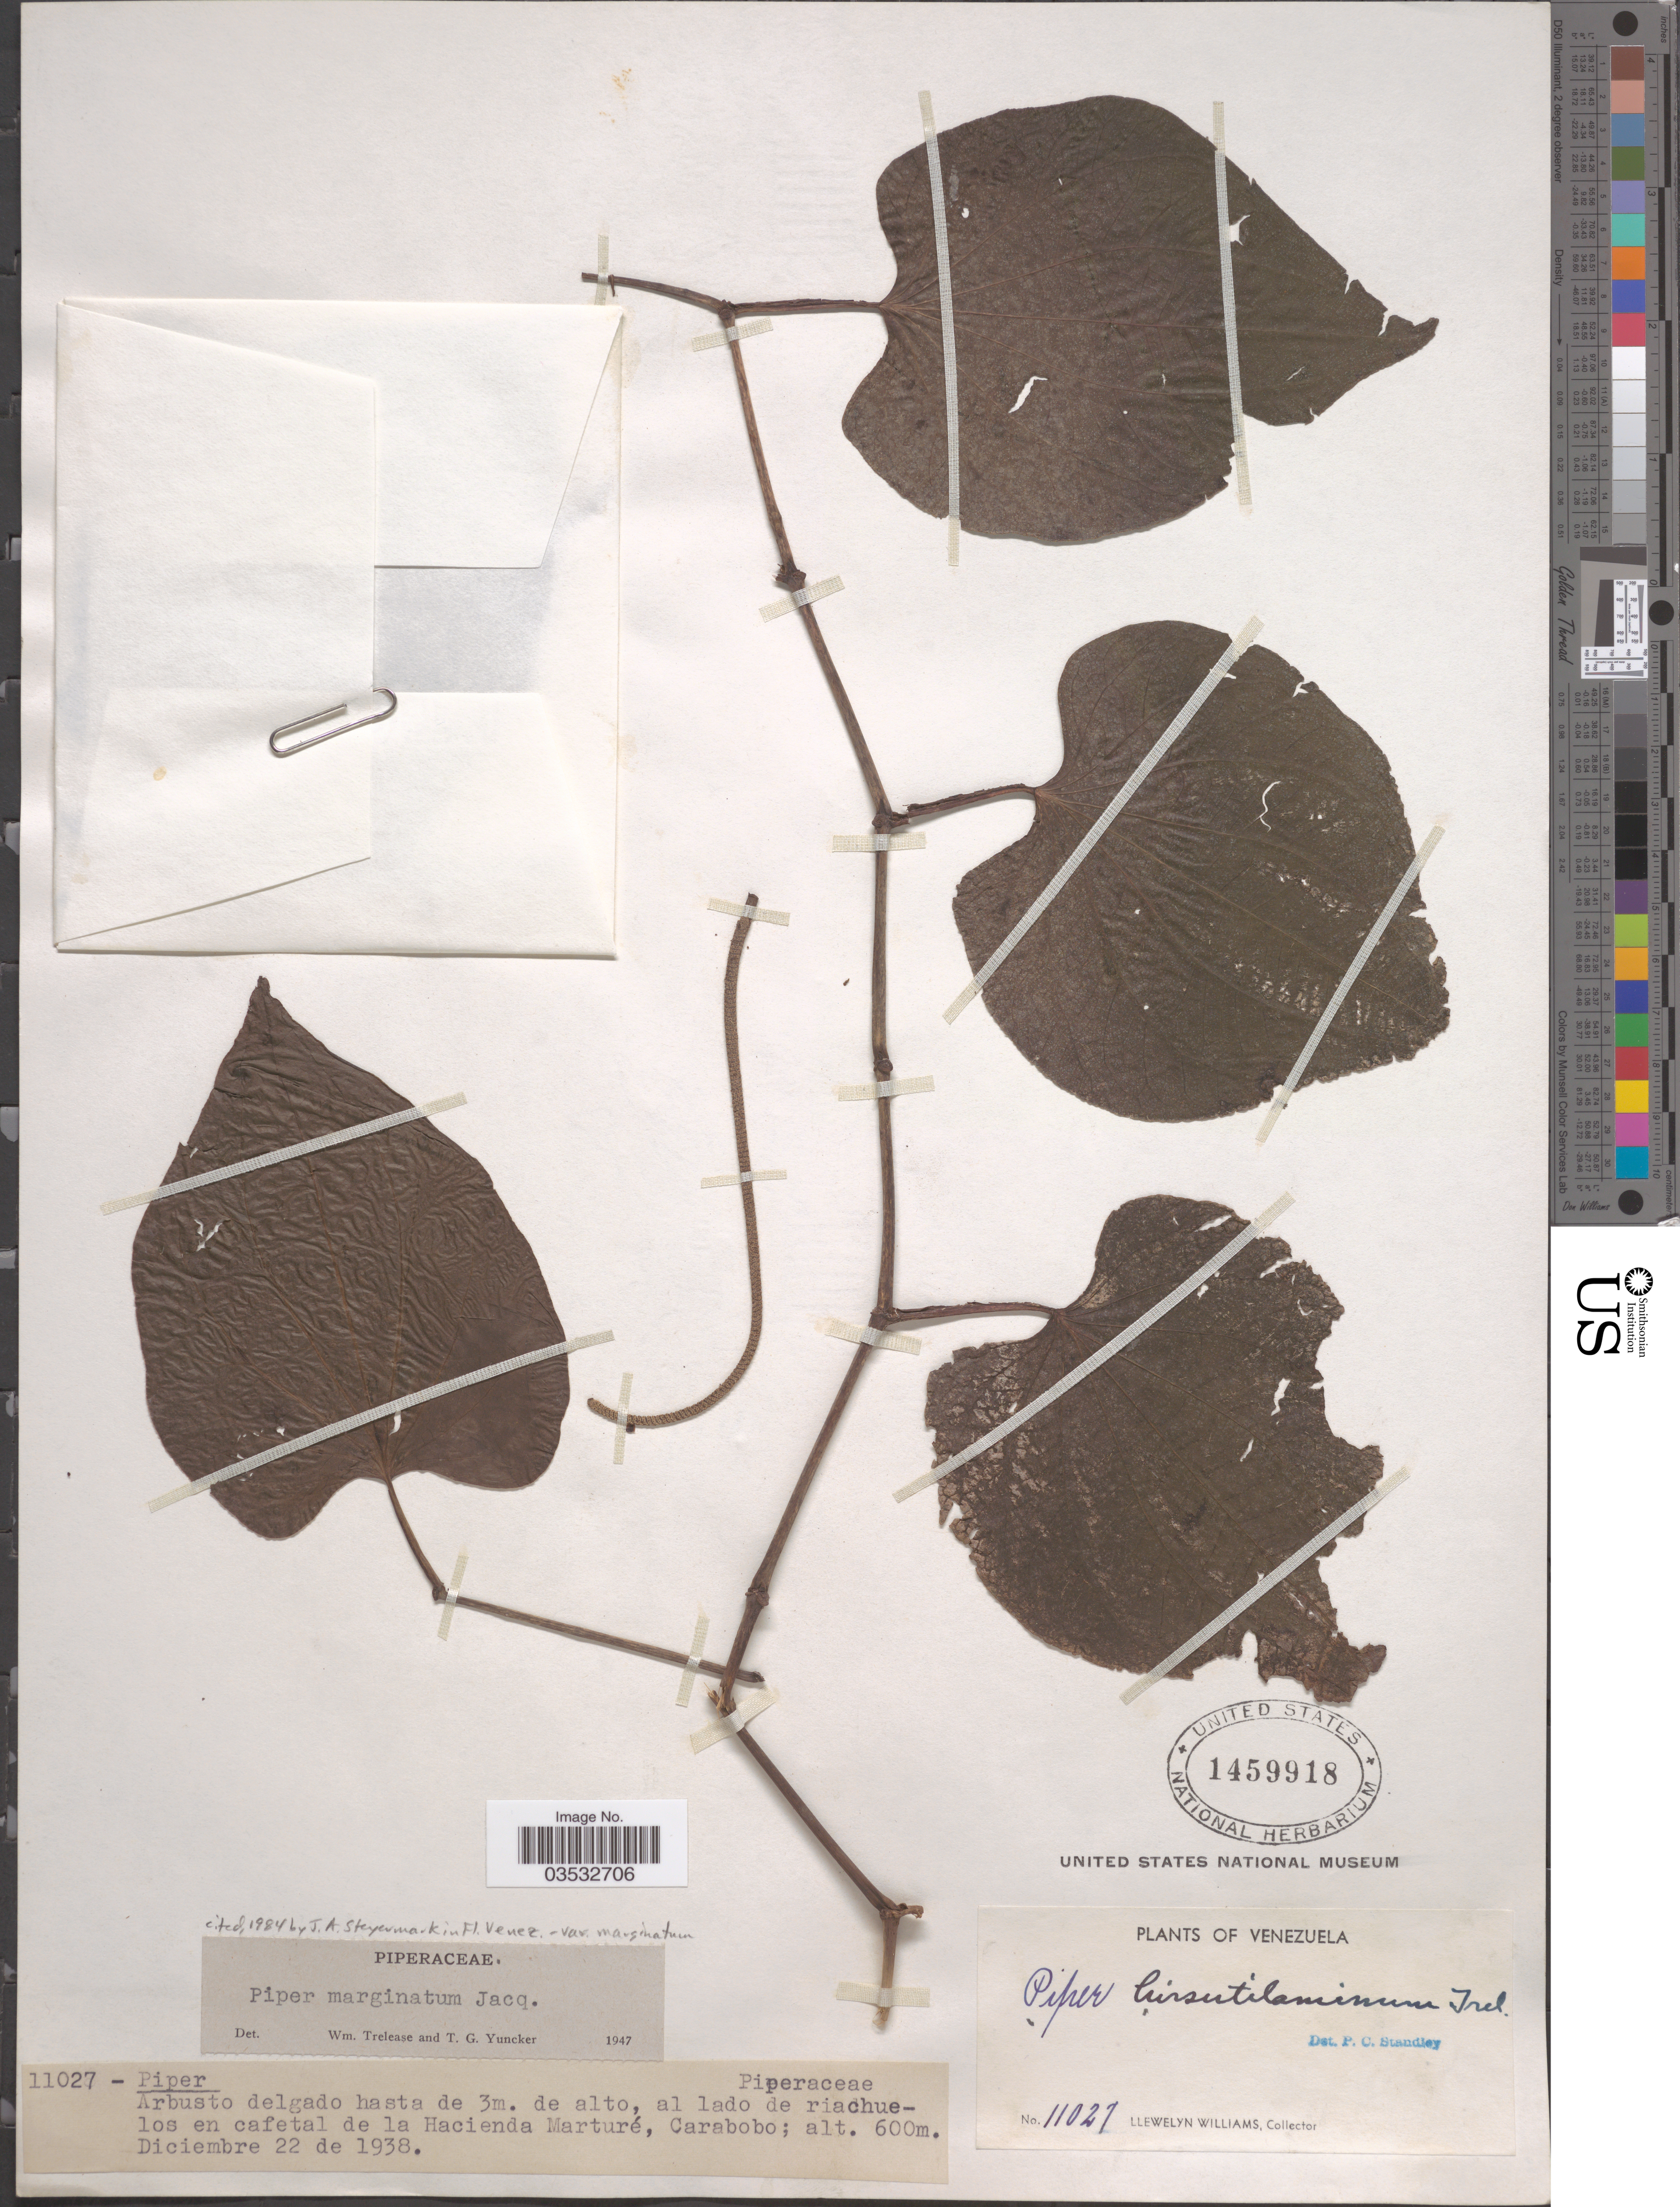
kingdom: Plantae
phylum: Tracheophyta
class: Magnoliopsida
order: Piperales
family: Piperaceae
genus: Piper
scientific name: Piper marginatum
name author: Jacq.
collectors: Ll. Williams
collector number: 11027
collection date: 1938-12-22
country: Venezuela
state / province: Carabobo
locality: Al lado de riachuelos en cafetal de la Hacienda Marturé.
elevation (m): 600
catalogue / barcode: US 1459918